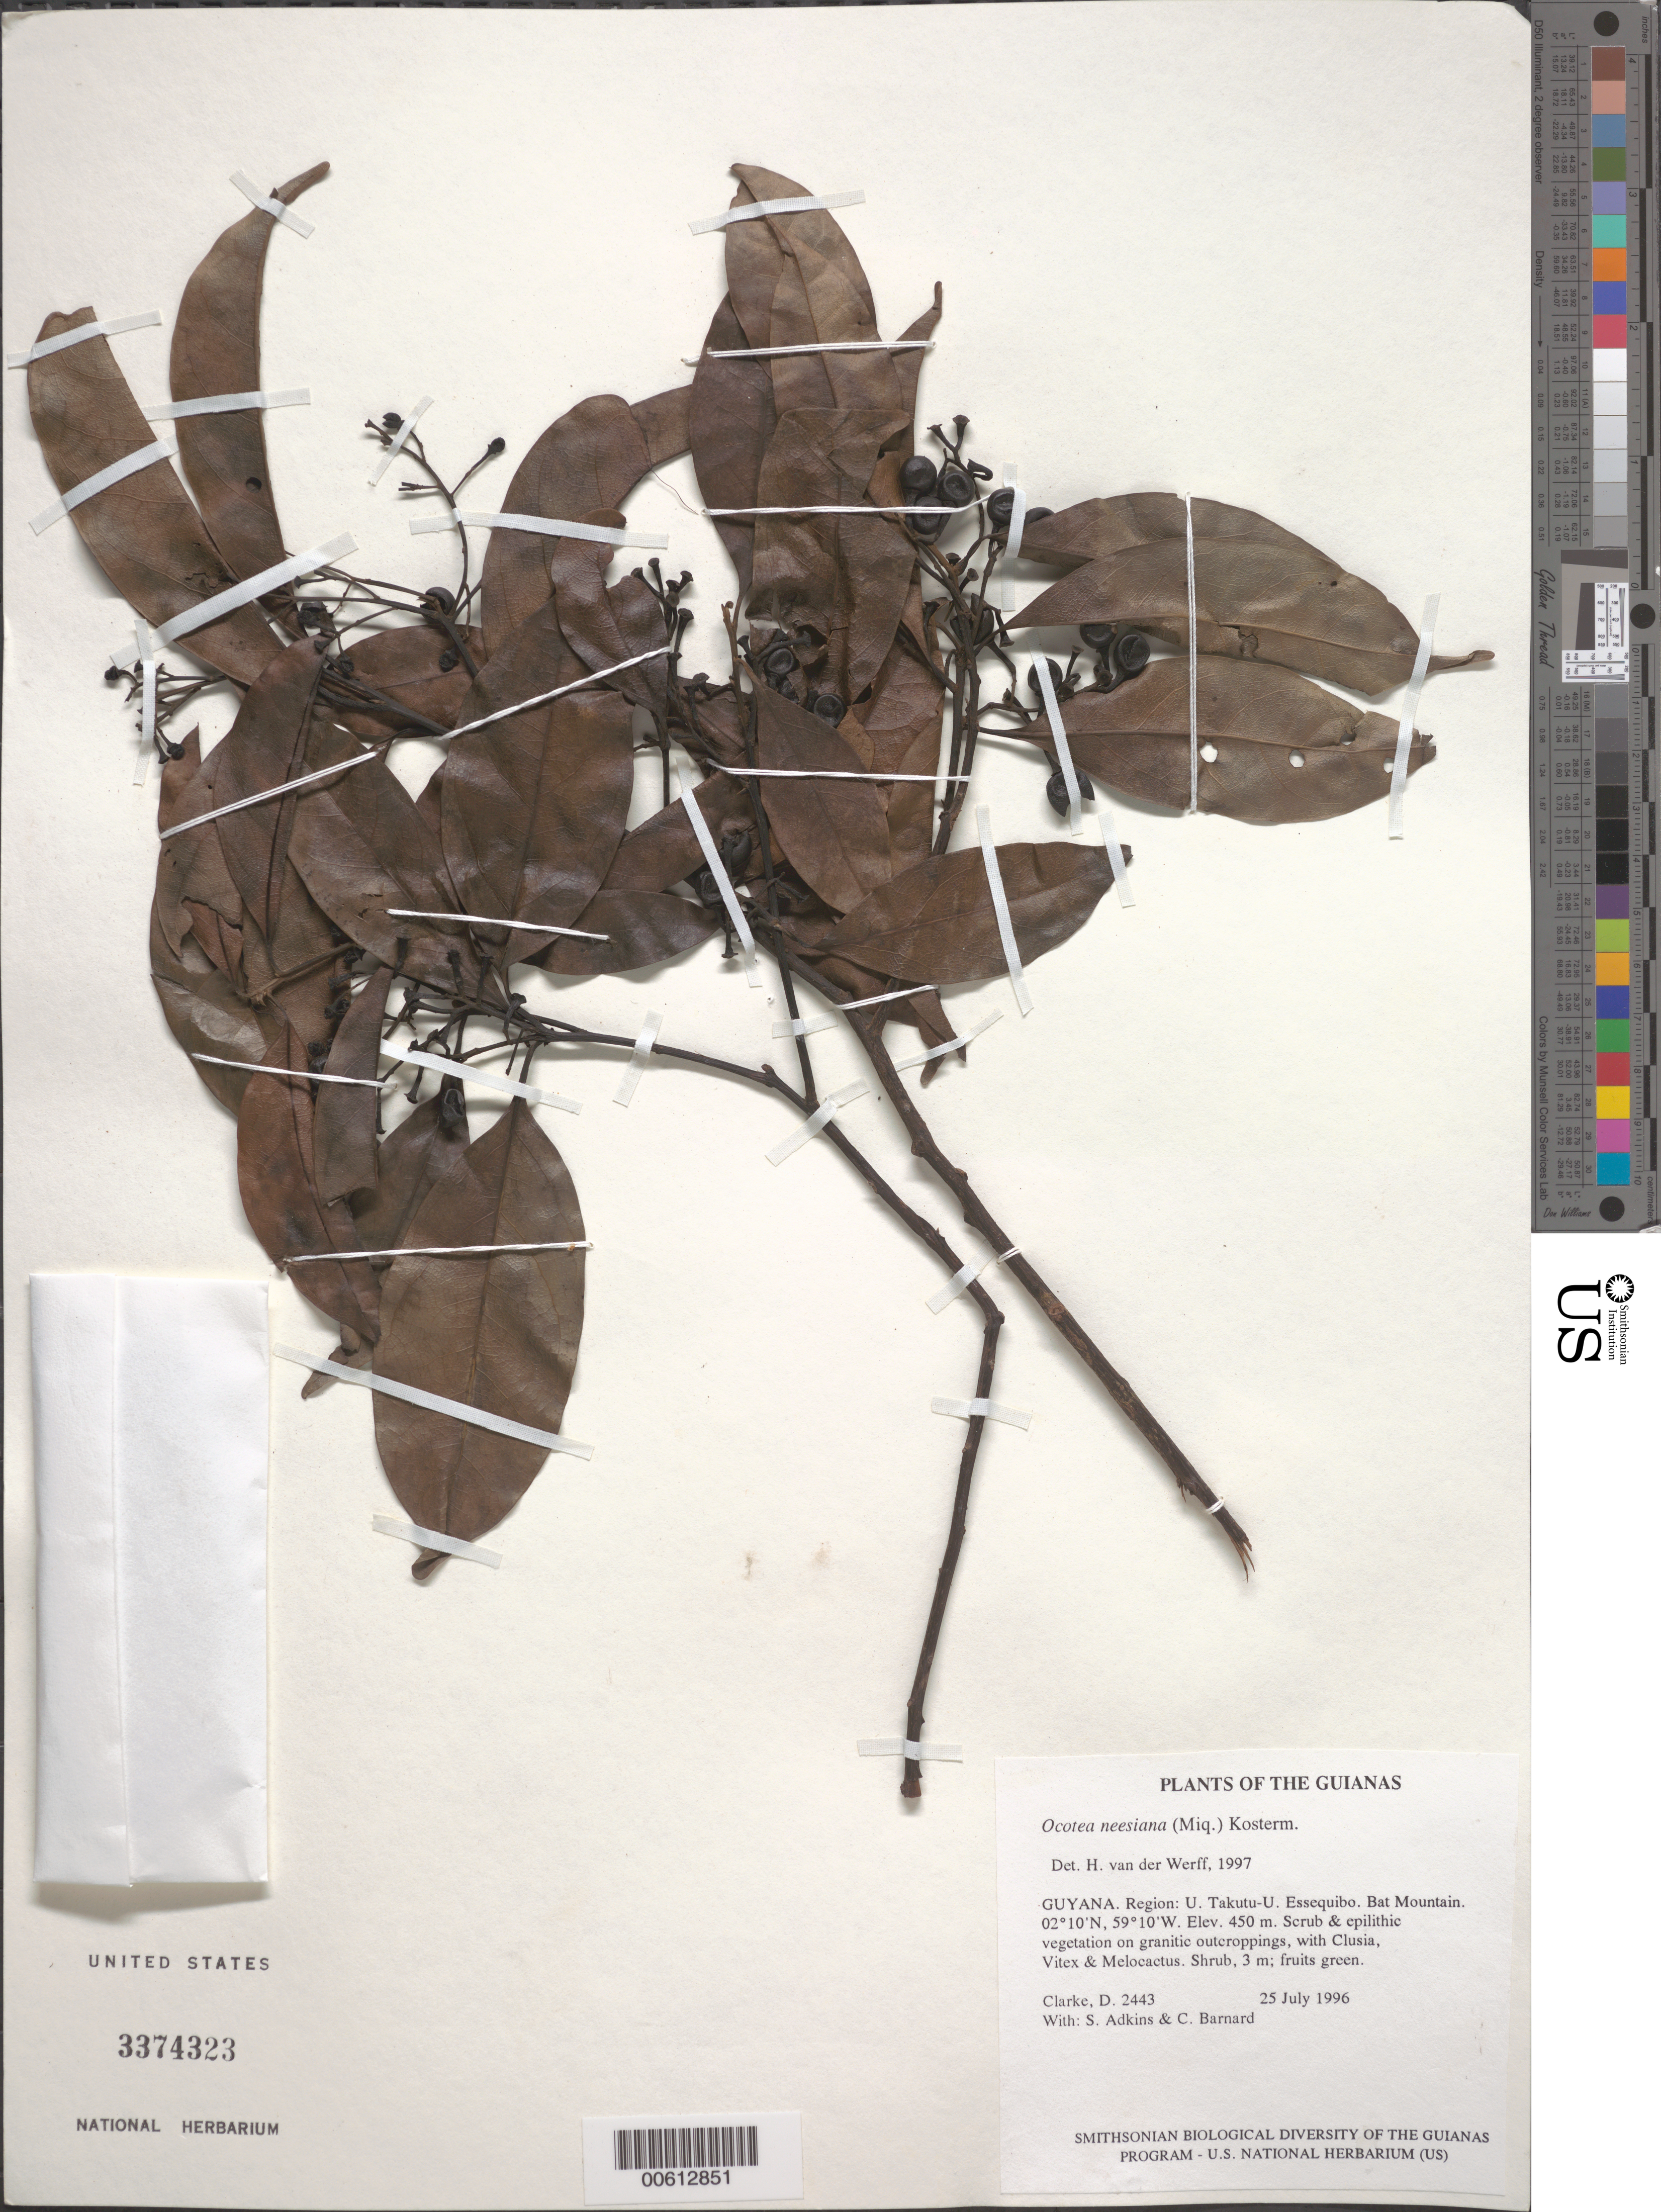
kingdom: Plantae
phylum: Tracheophyta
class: Magnoliopsida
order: Laurales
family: Lauraceae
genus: Ocotea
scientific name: Ocotea neesiana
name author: (Miq.) Kosterm.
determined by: van der Werff, H., (MO), Missouri Botanical Garden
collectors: H. D. Clarke, S. Adkins & C. Bernard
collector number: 2443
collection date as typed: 25 July 1996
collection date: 1996-07-25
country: Guyana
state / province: U. Takutu-U. Essequibo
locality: Bat Mountain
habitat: Scrub & epilithic vegetation on granitic outcroppings, with Clusia, Vitex & Melocactus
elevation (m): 450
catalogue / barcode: US 3374323